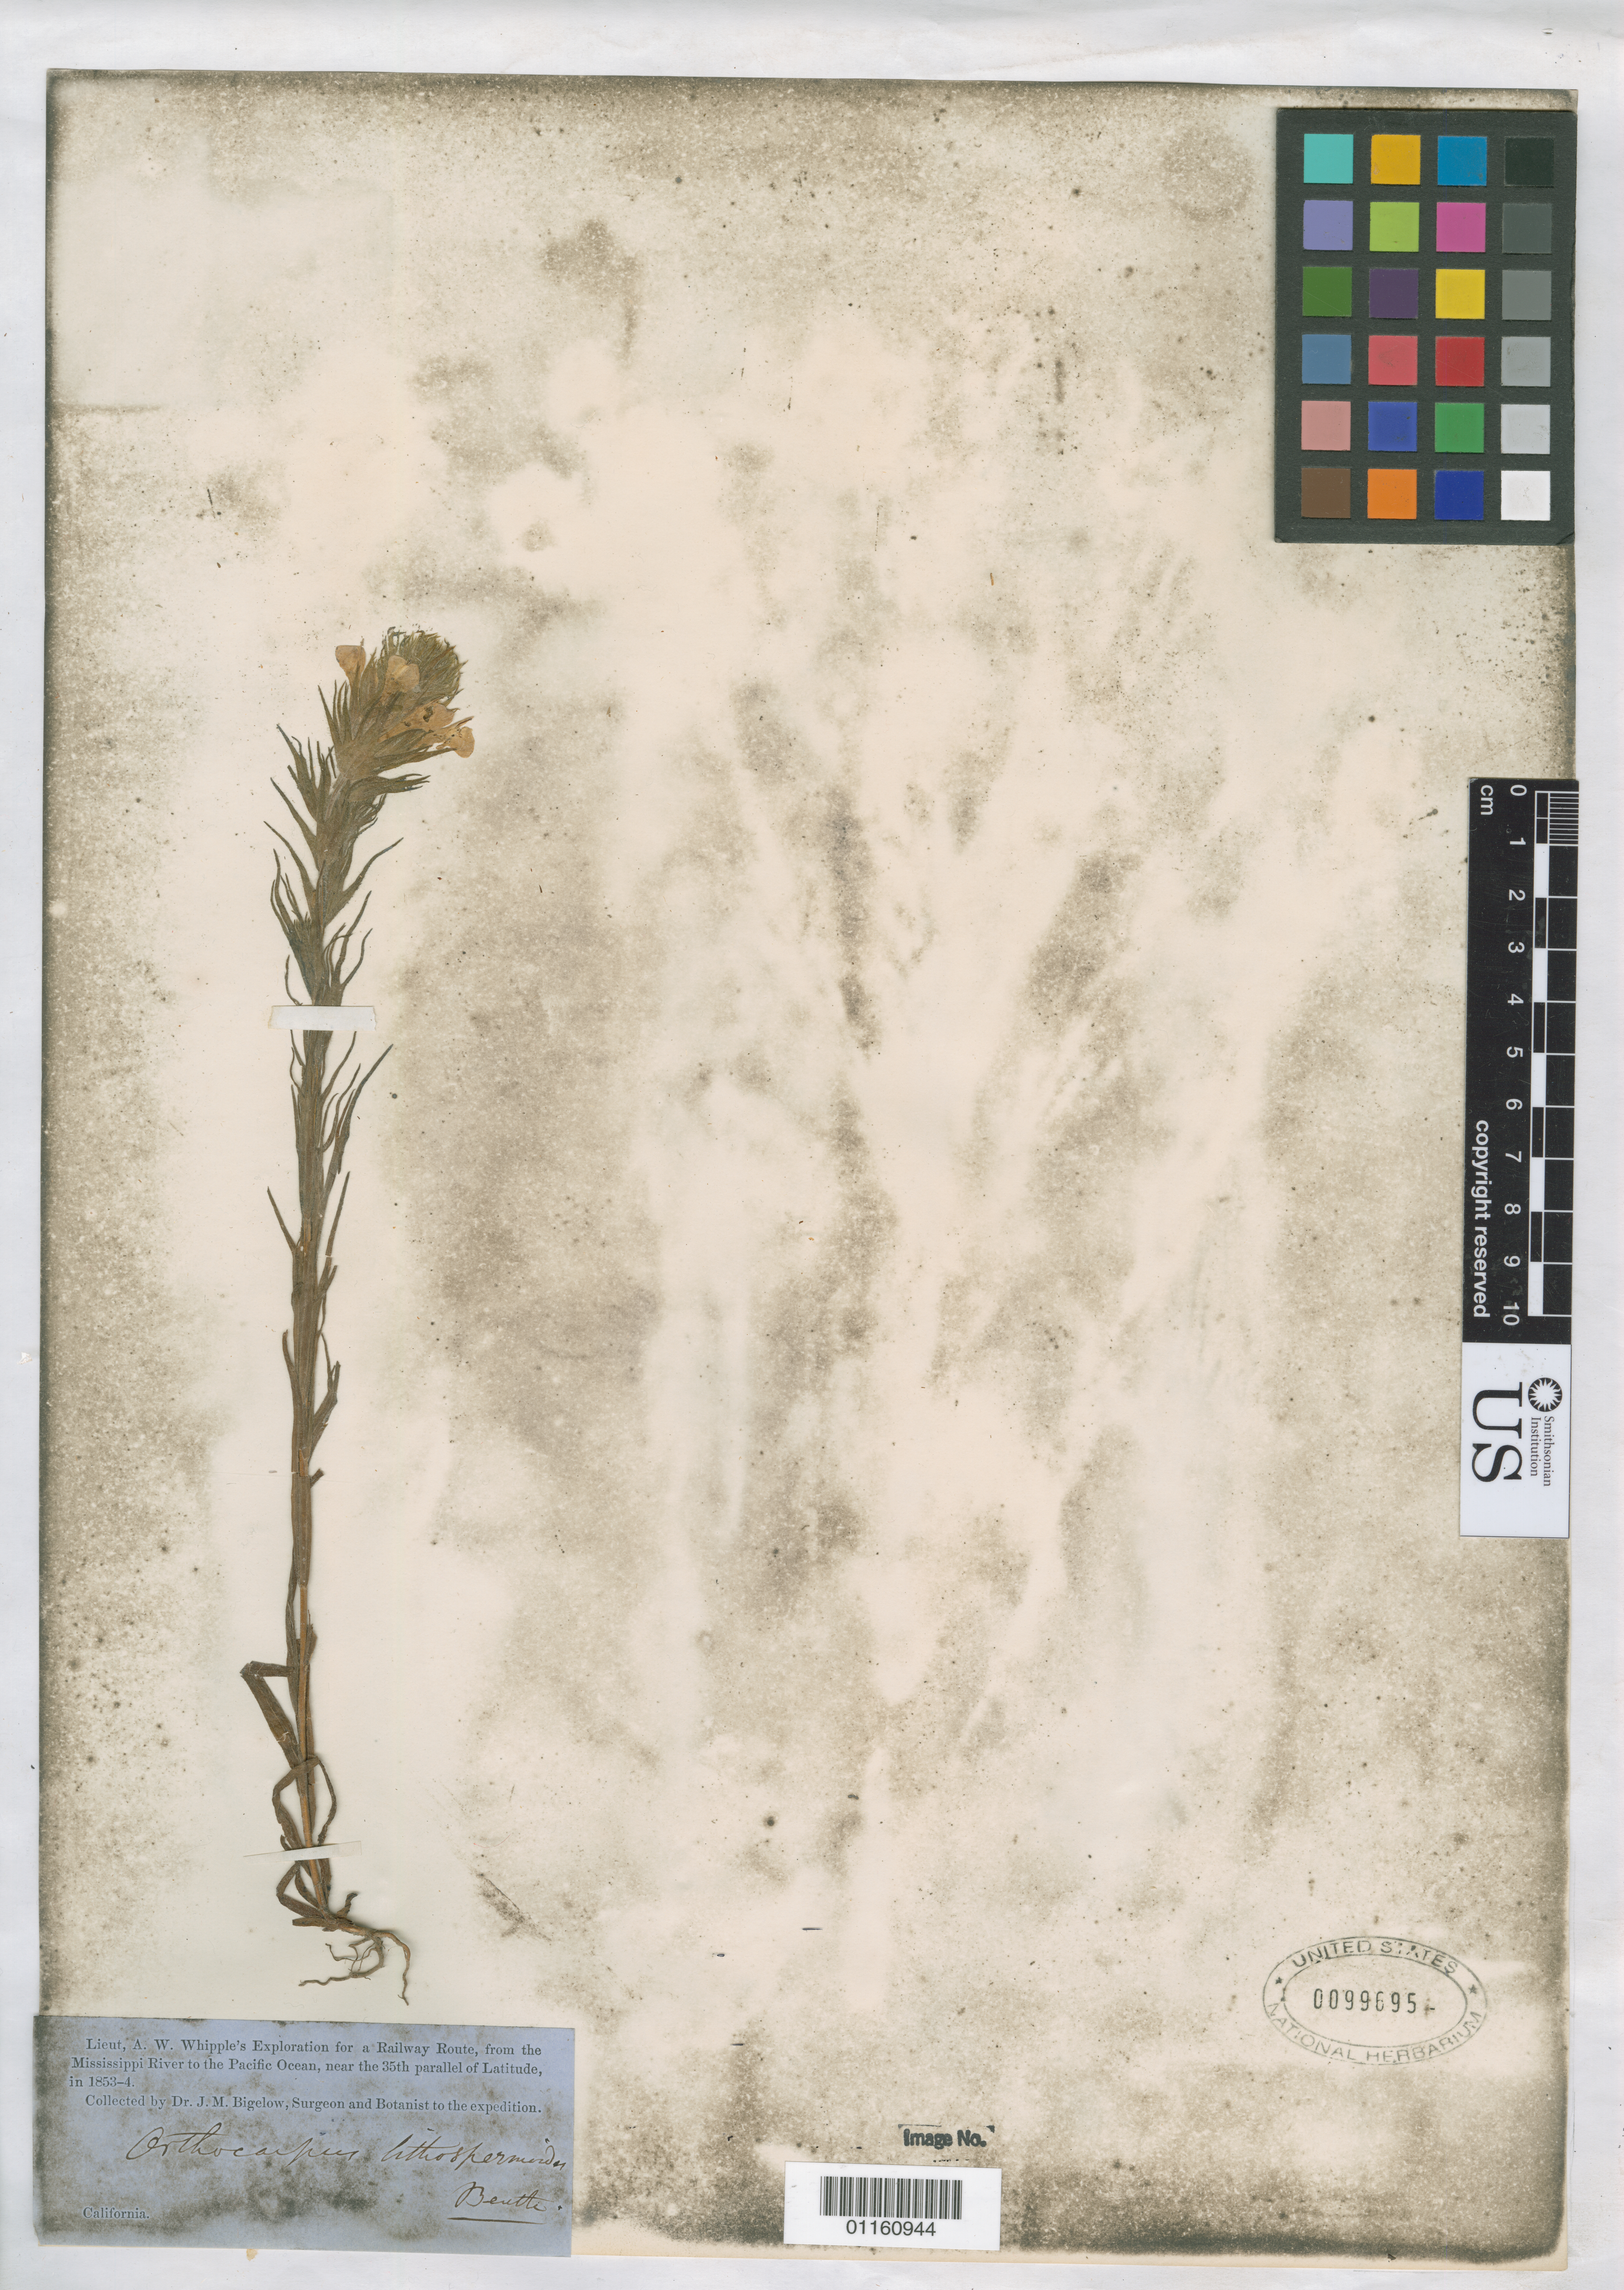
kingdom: Plantae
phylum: Tracheophyta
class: Magnoliopsida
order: Lamiales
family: Orobanchaceae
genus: Orthocarpus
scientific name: Orthocarpus lithospermoides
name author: Benth.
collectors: J. M. Bigelow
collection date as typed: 1853 to -- --- 1854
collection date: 1853/1854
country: United States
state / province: California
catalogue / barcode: US 99695